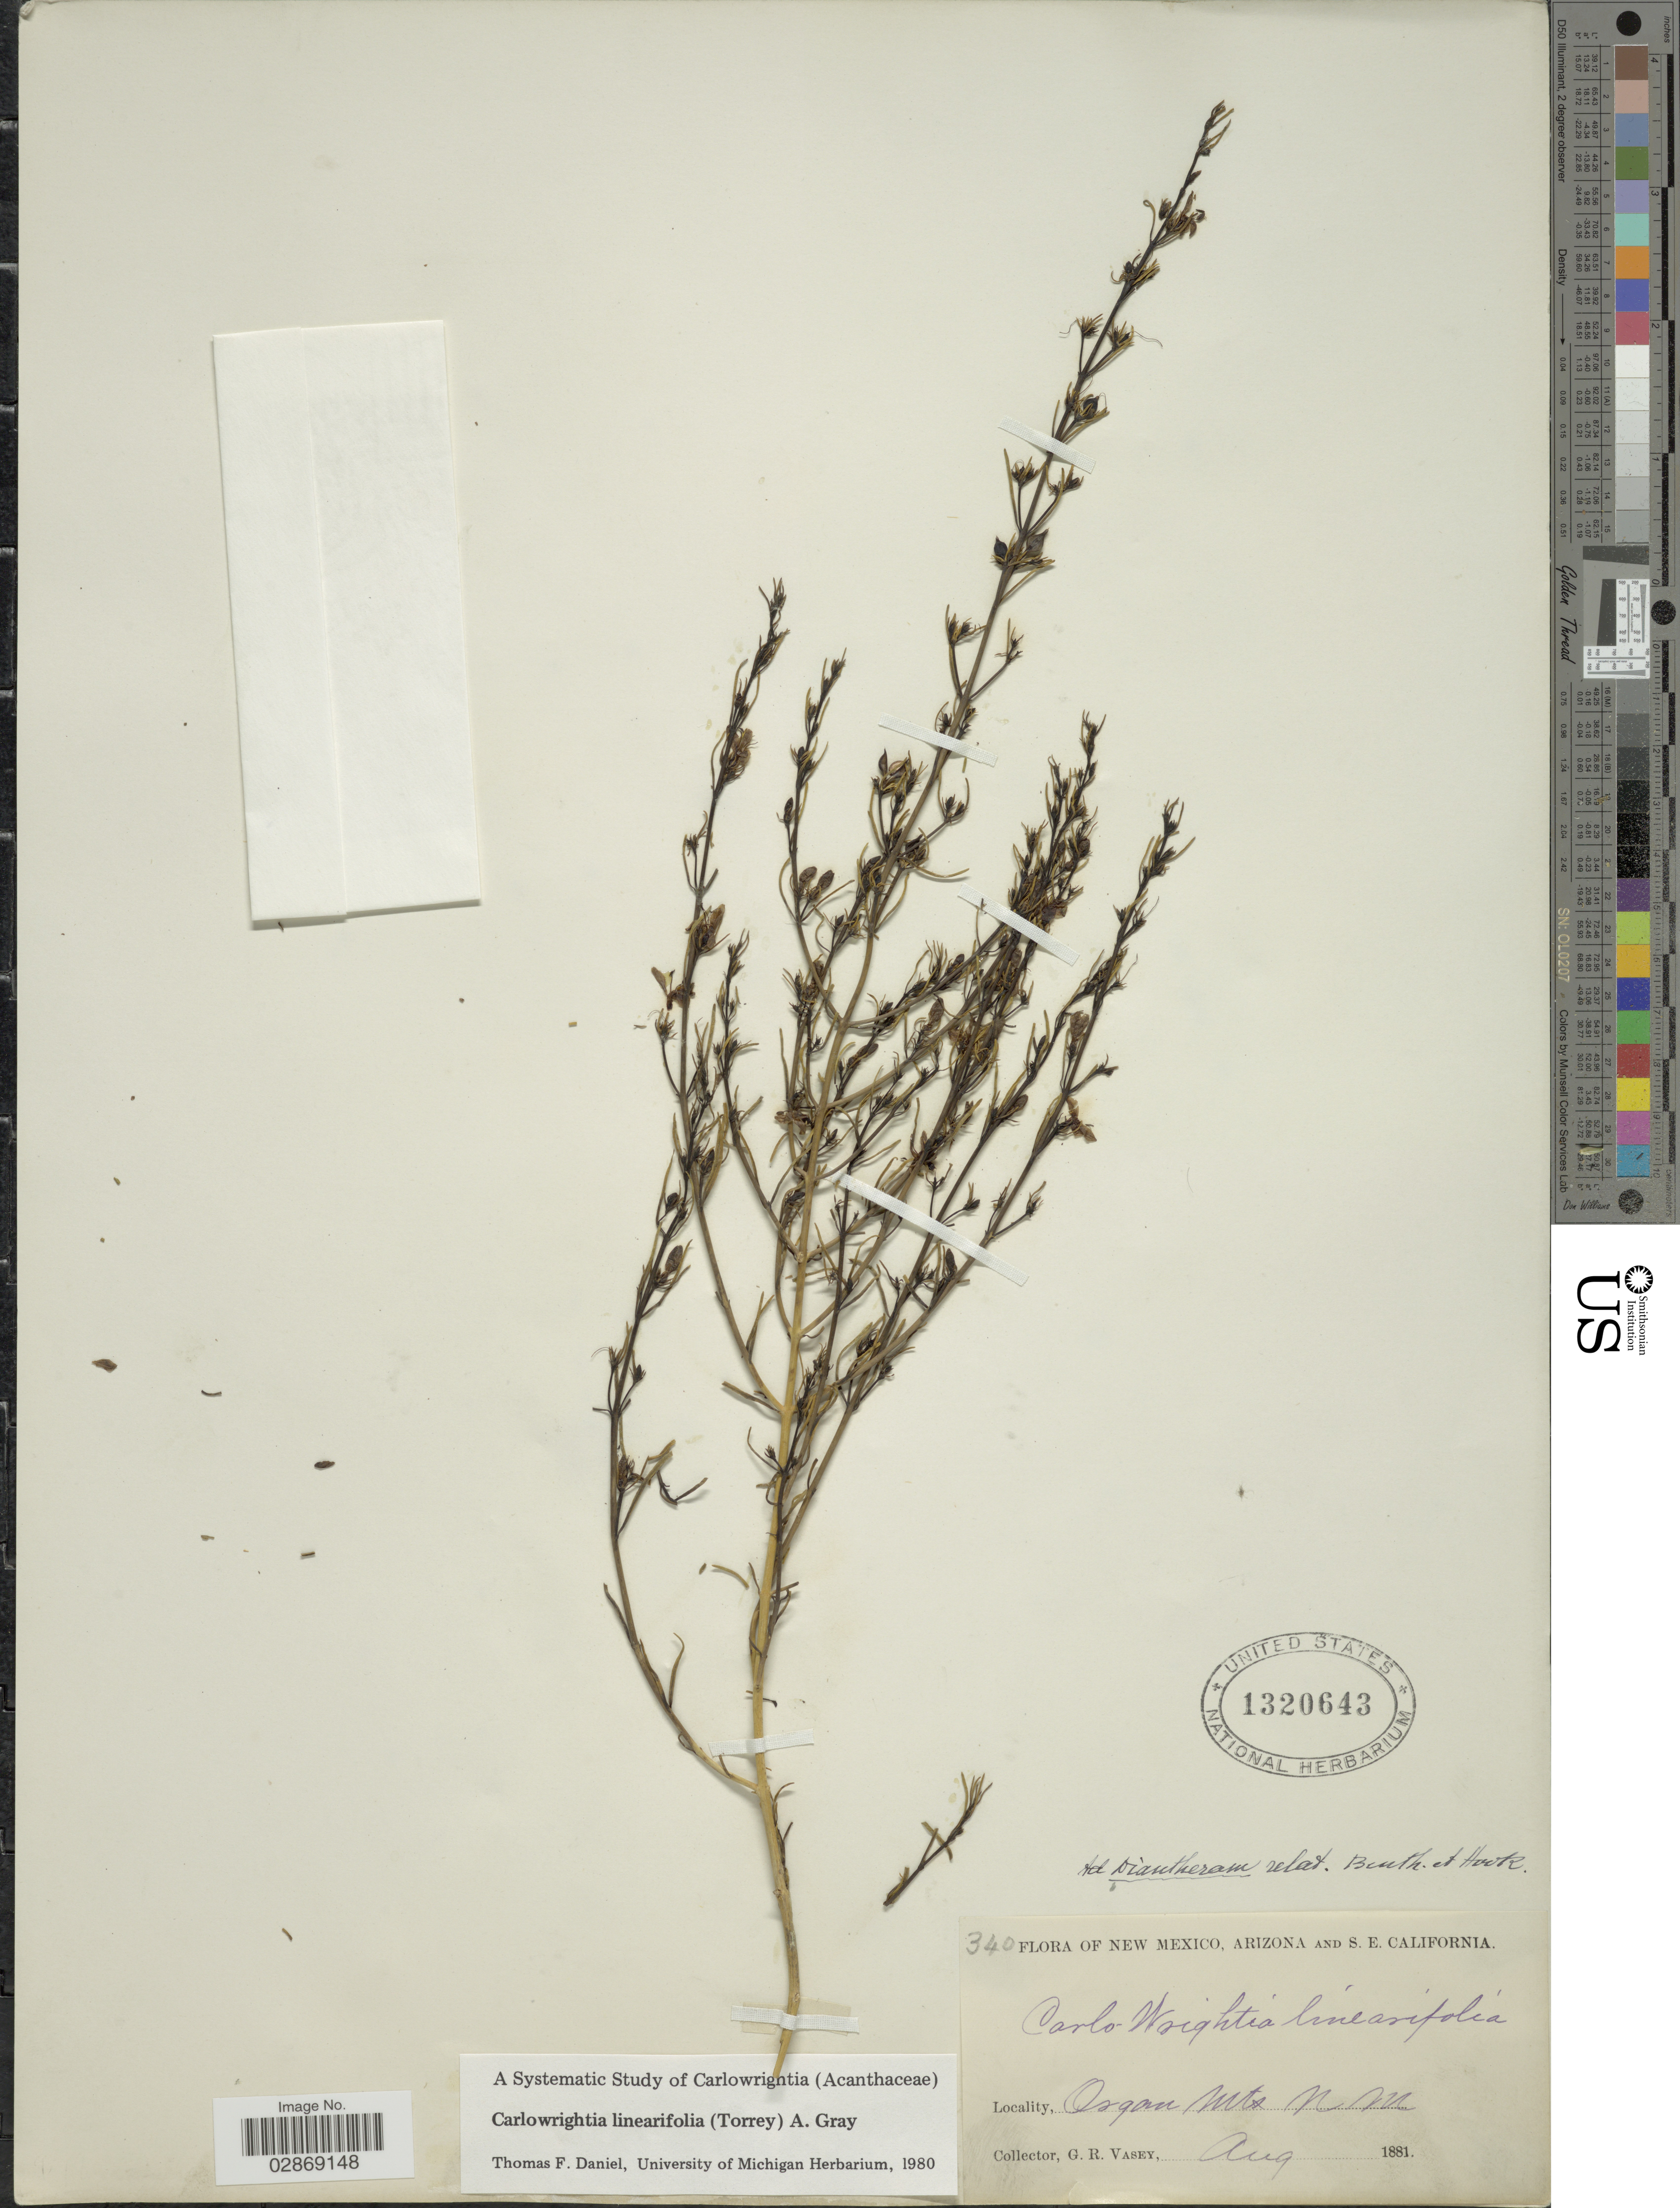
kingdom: Plantae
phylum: Tracheophyta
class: Magnoliopsida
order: Lamiales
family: Acanthaceae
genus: Carlowrightia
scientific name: Carlowrightia linearifolia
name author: (Torr.) A. Gray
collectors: G. R. Vasey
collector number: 340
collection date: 1881-08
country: United States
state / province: New Mexico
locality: Organ Mts., N. M.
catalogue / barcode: US 1320643